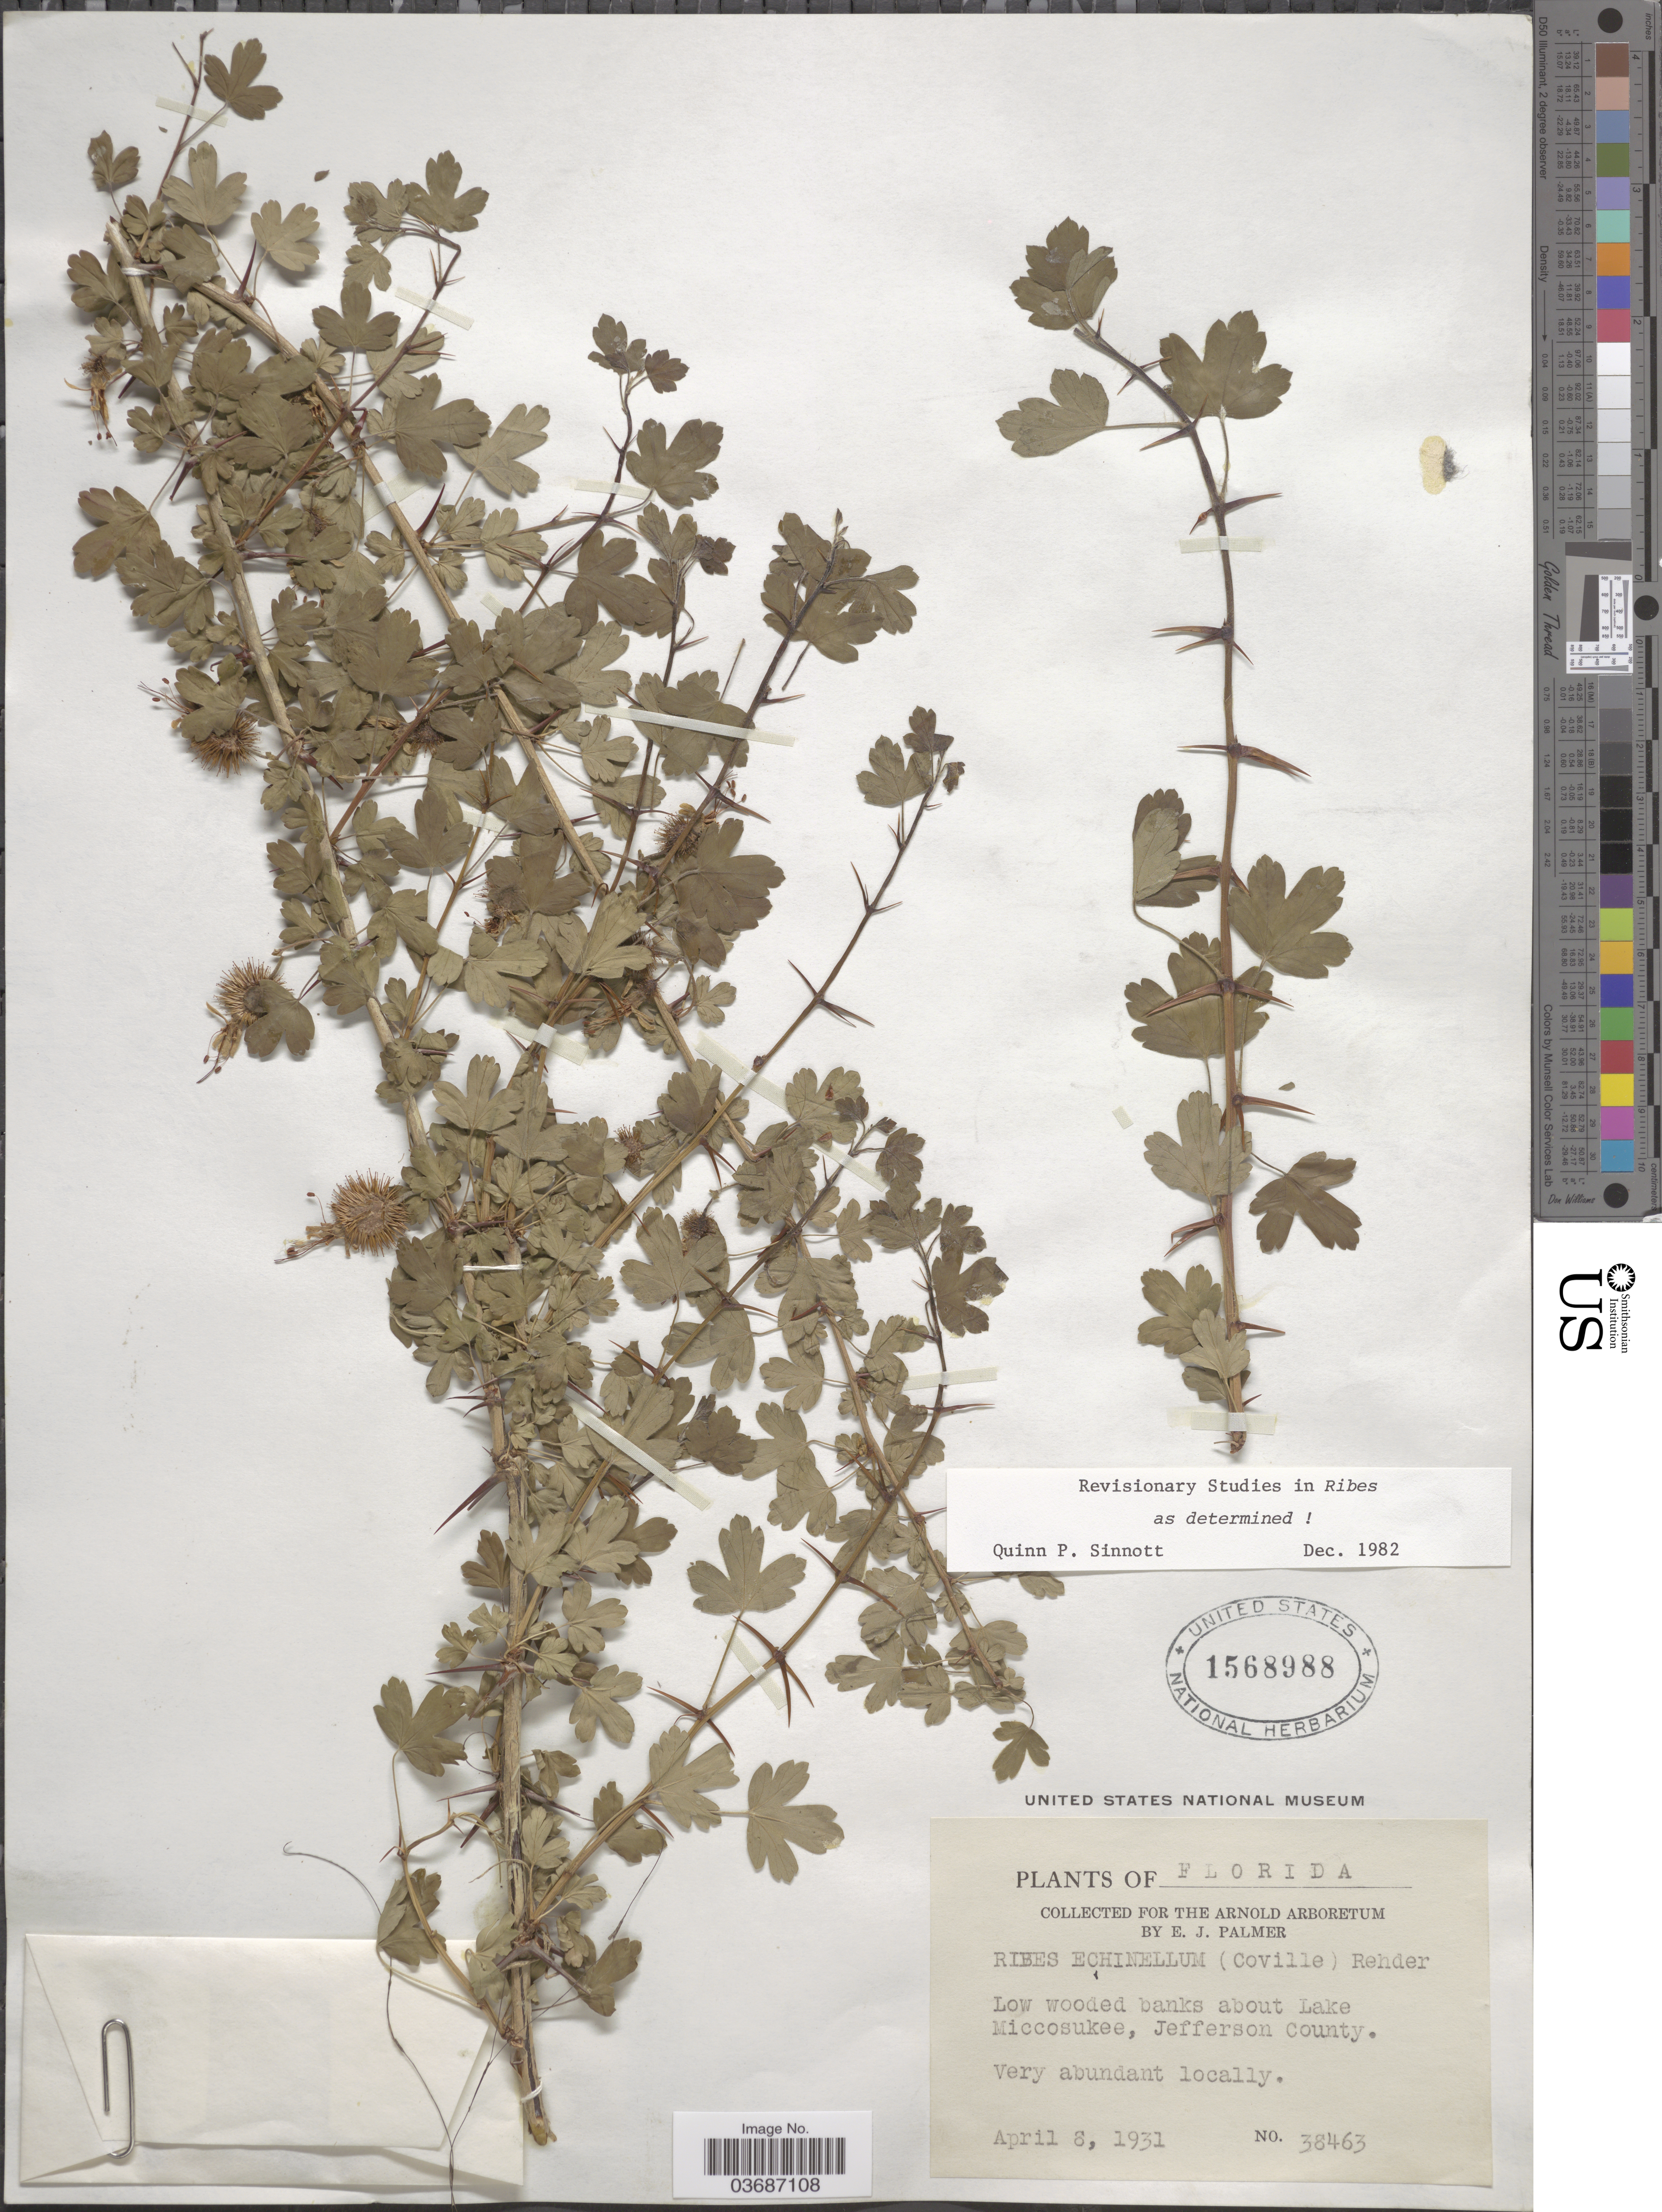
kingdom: Plantae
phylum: Tracheophyta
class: Magnoliopsida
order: Saxifragales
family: Grossulariaceae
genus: Ribes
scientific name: Ribes echinellum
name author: (Coville) Rehder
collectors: E. J. Palmer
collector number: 38463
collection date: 1931-04-08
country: United States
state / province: Florida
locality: Low wooded banks about Lake Miccosukee, Jefferson County.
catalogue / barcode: US 1568988